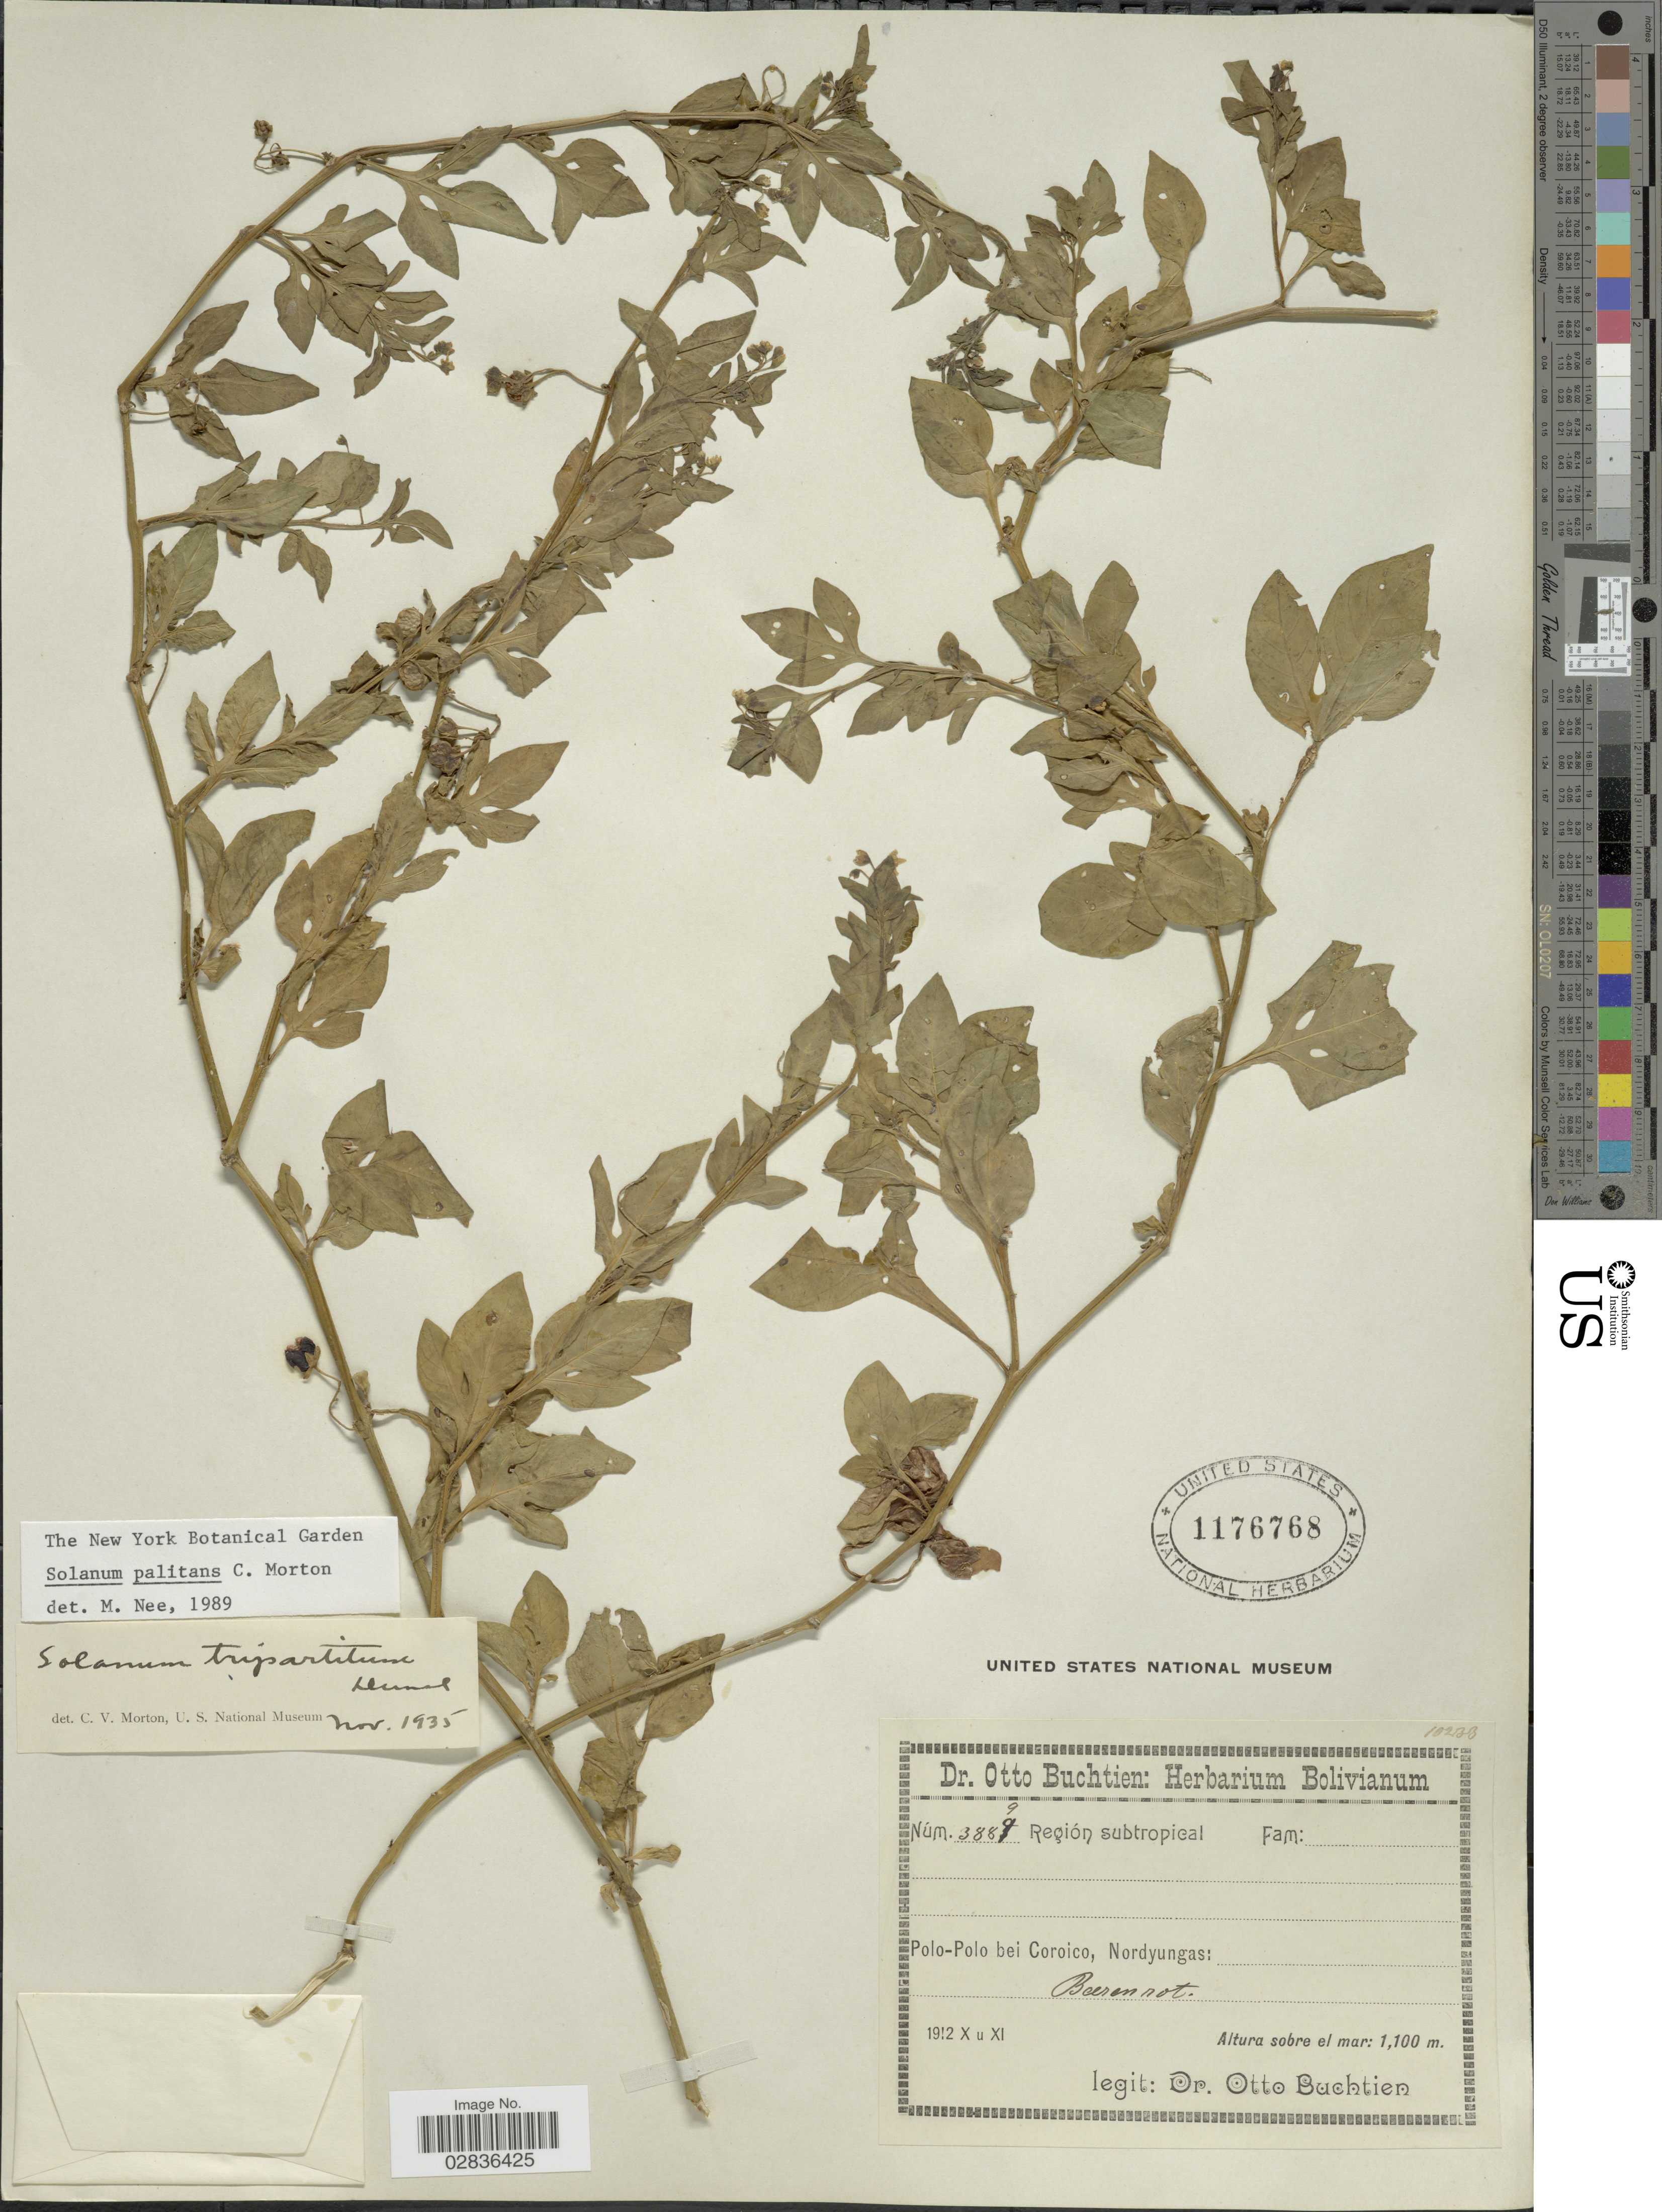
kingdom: Plantae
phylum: Tracheophyta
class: Magnoliopsida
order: Solanales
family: Solanaceae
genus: Solanum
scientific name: Solanum palitans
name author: C.V. Morton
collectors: O. Buchtien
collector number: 3889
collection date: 1912-10/1912-11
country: Bolivia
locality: Región subtropical. Polo-Polo bei Coroico, Nordyungas: Boerenrot.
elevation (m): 1100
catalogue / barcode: US 1176768